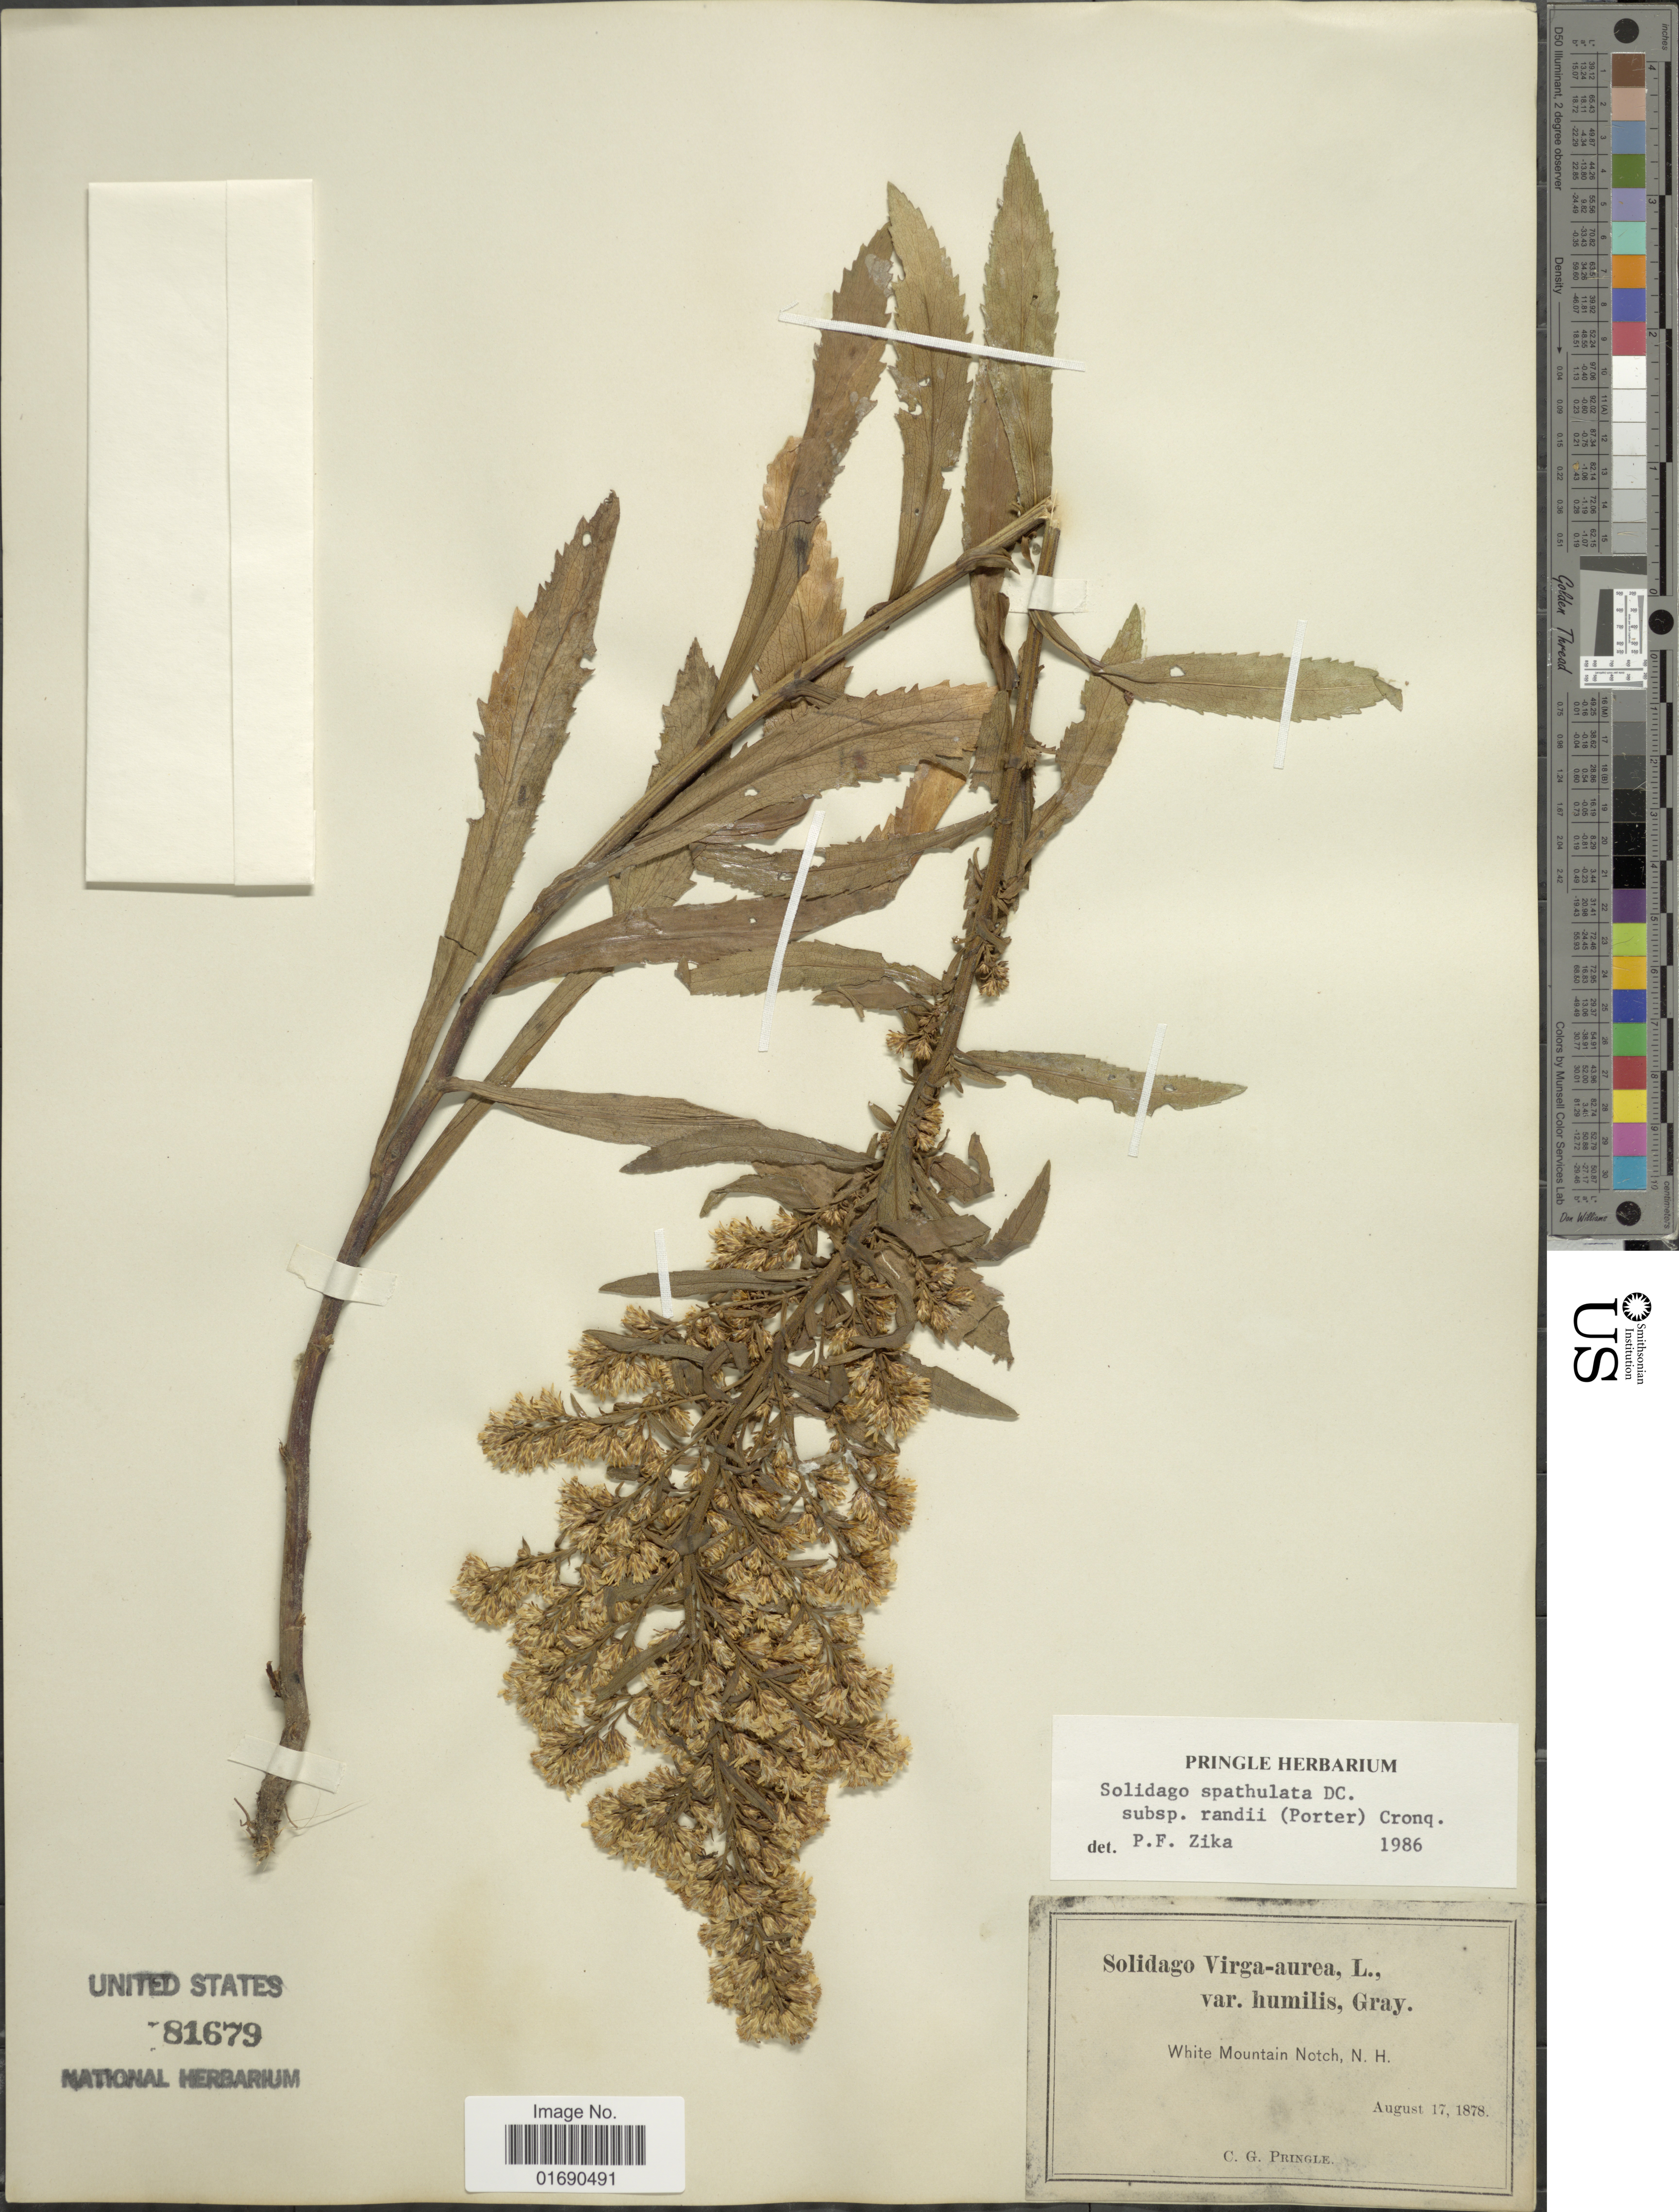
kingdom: Plantae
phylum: Tracheophyta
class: Magnoliopsida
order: Asterales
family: Asteraceae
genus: Solidago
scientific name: Solidago randii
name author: (Porter) Britton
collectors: C. G. Pringle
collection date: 1878-08-17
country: United States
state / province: New Hampshire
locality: White Mountains Notch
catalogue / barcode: US 81679